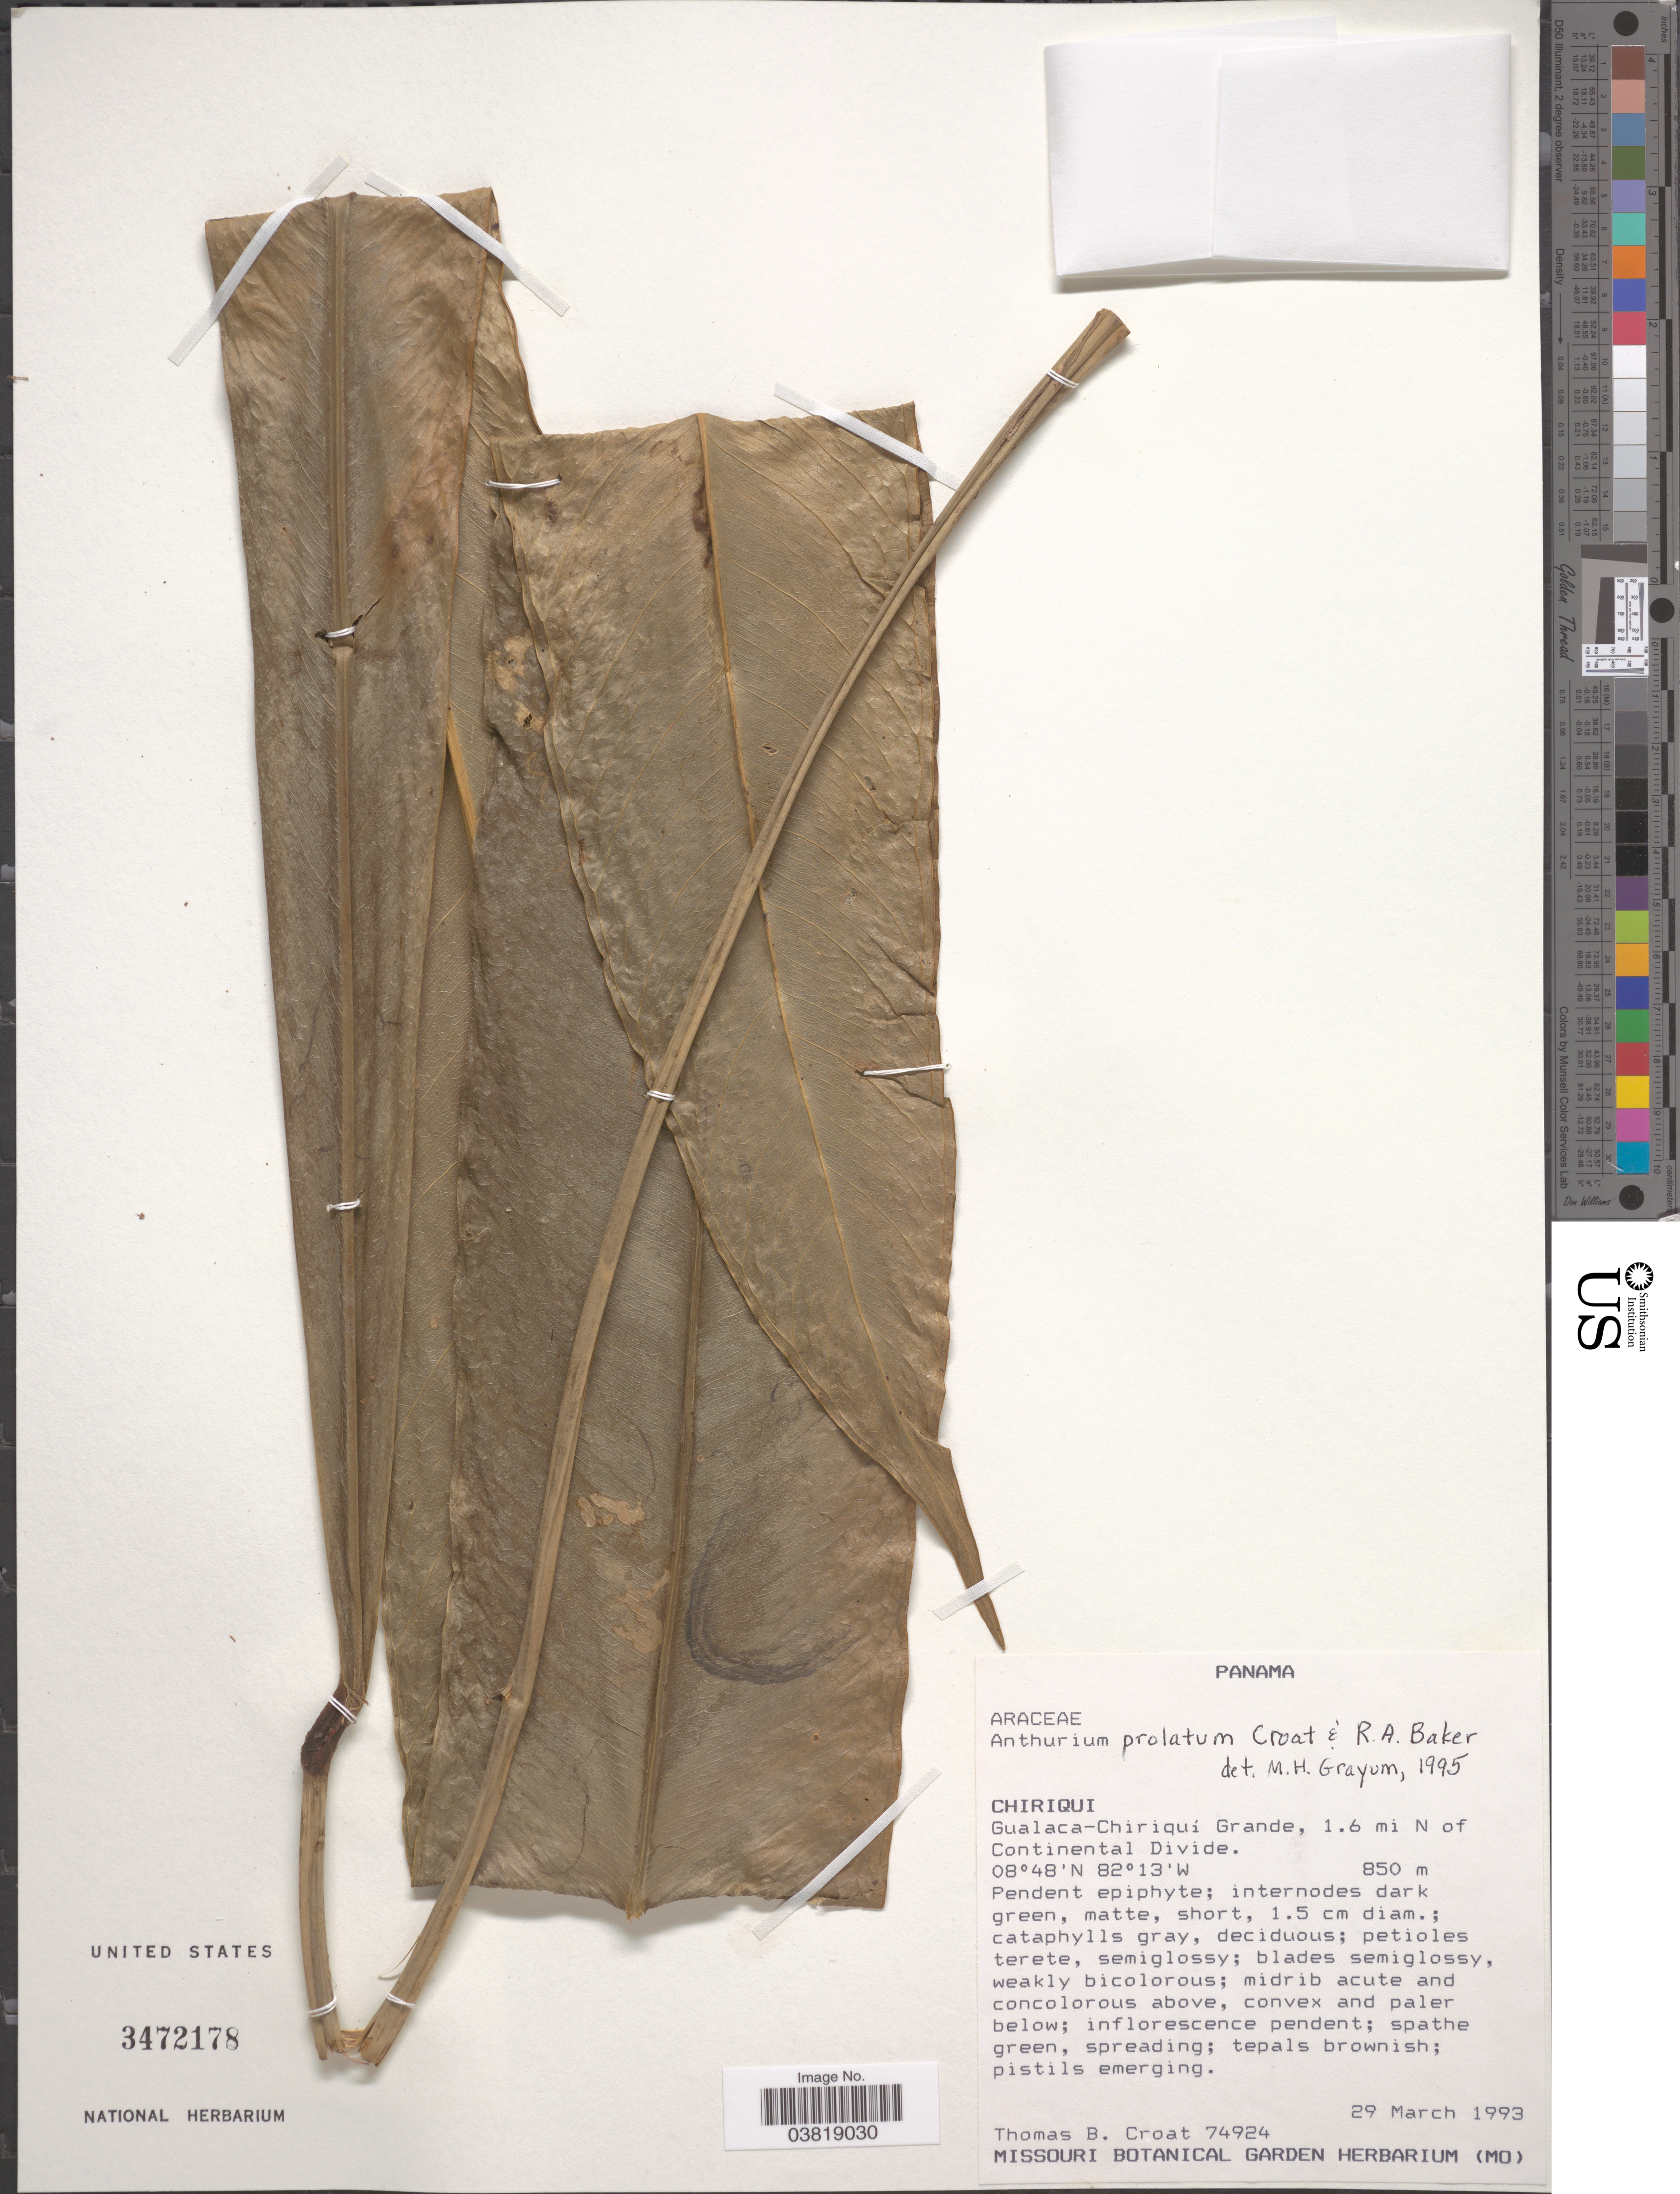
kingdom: Plantae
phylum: Tracheophyta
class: Liliopsida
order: Alismatales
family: Araceae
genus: Anthurium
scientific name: Anthurium prolatum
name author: Croat & R.A. Baker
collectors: T. B. Croat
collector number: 74924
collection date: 1993-03-29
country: Panama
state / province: Chiriqui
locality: Gualaca-Chiriquí Grande, 1.6 mi N of Continental Divide.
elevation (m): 850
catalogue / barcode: US 3472178